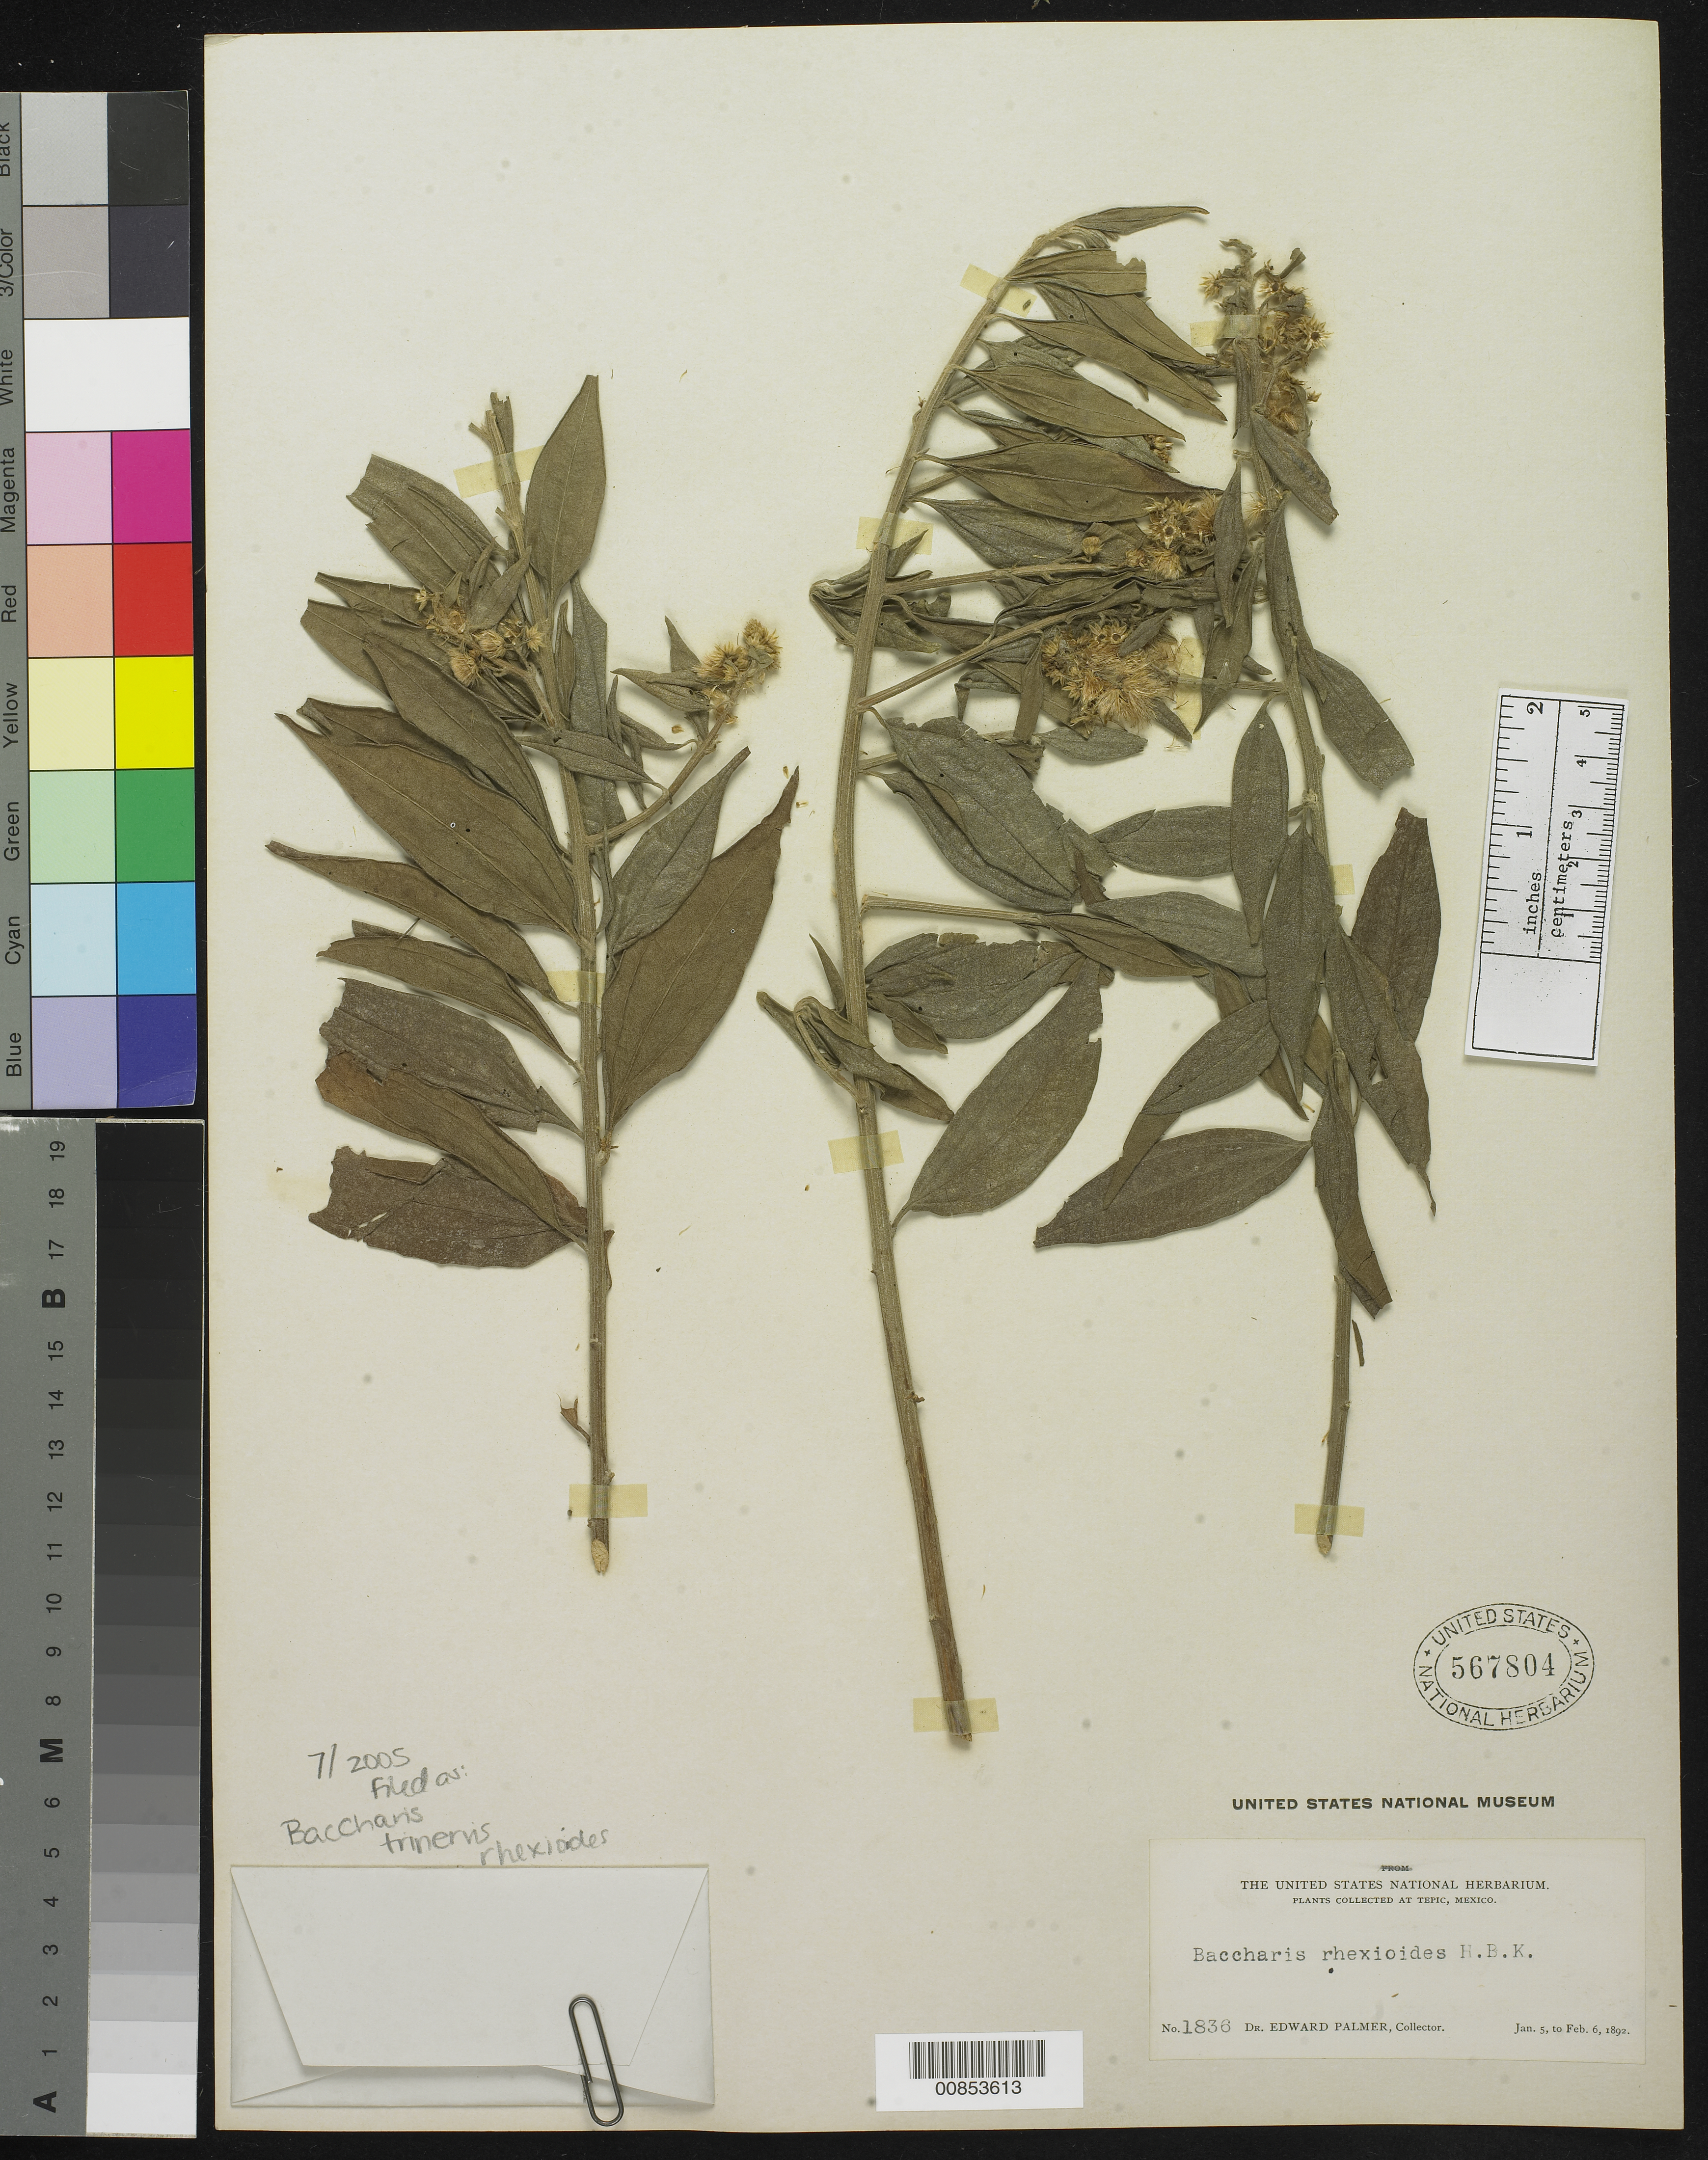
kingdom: Plantae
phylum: Tracheophyta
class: Magnoliopsida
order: Asterales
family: Asteraceae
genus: Baccharis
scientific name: Baccharis trinervis var. rhexioides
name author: (Kunth) Baker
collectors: E. Palmer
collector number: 1836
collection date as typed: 05 Jan 1892 to 06 Feb 1892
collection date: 1892-01-05/1892-02-06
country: Mexico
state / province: Nayarit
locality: Tepic, Nayarit.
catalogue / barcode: US 567804